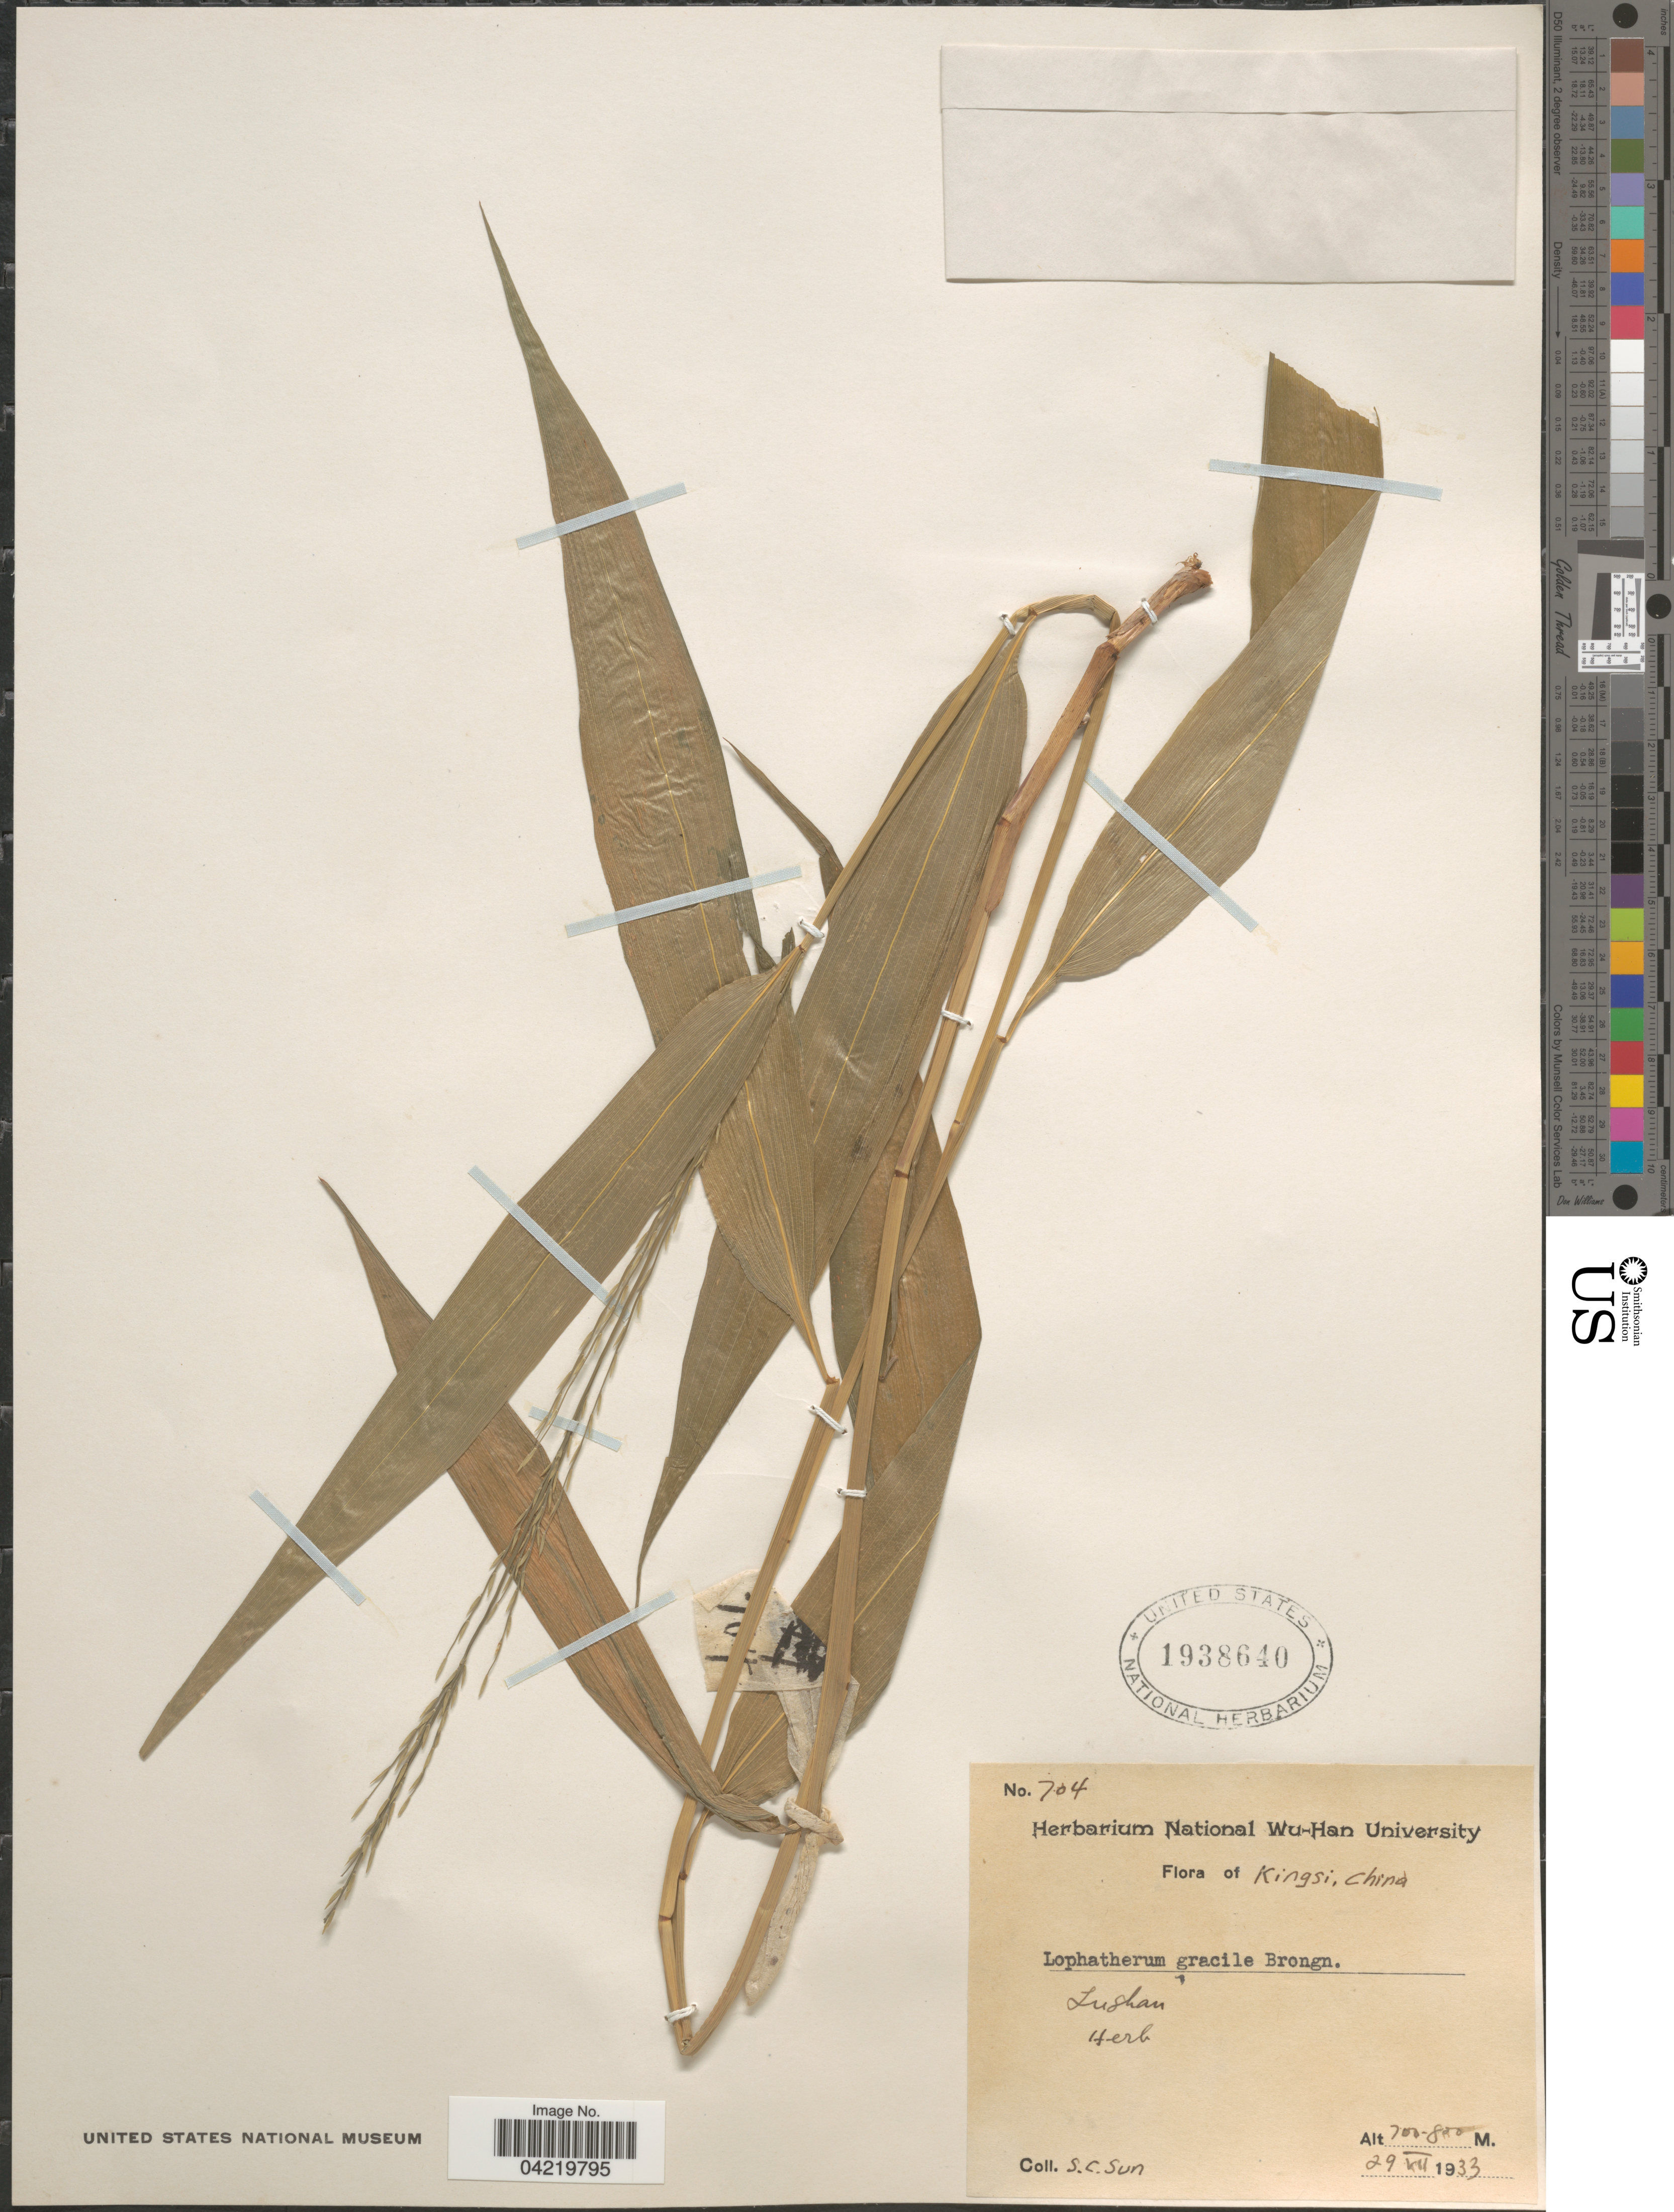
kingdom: Plantae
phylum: Tracheophyta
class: Liliopsida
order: Poales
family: Poaceae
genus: Lophatherum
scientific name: Lophatherum gracile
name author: Brongn.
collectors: S. C. Sun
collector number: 704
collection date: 1933-07-29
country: China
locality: Kingsi. Lushan.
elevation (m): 700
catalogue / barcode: US 1938640